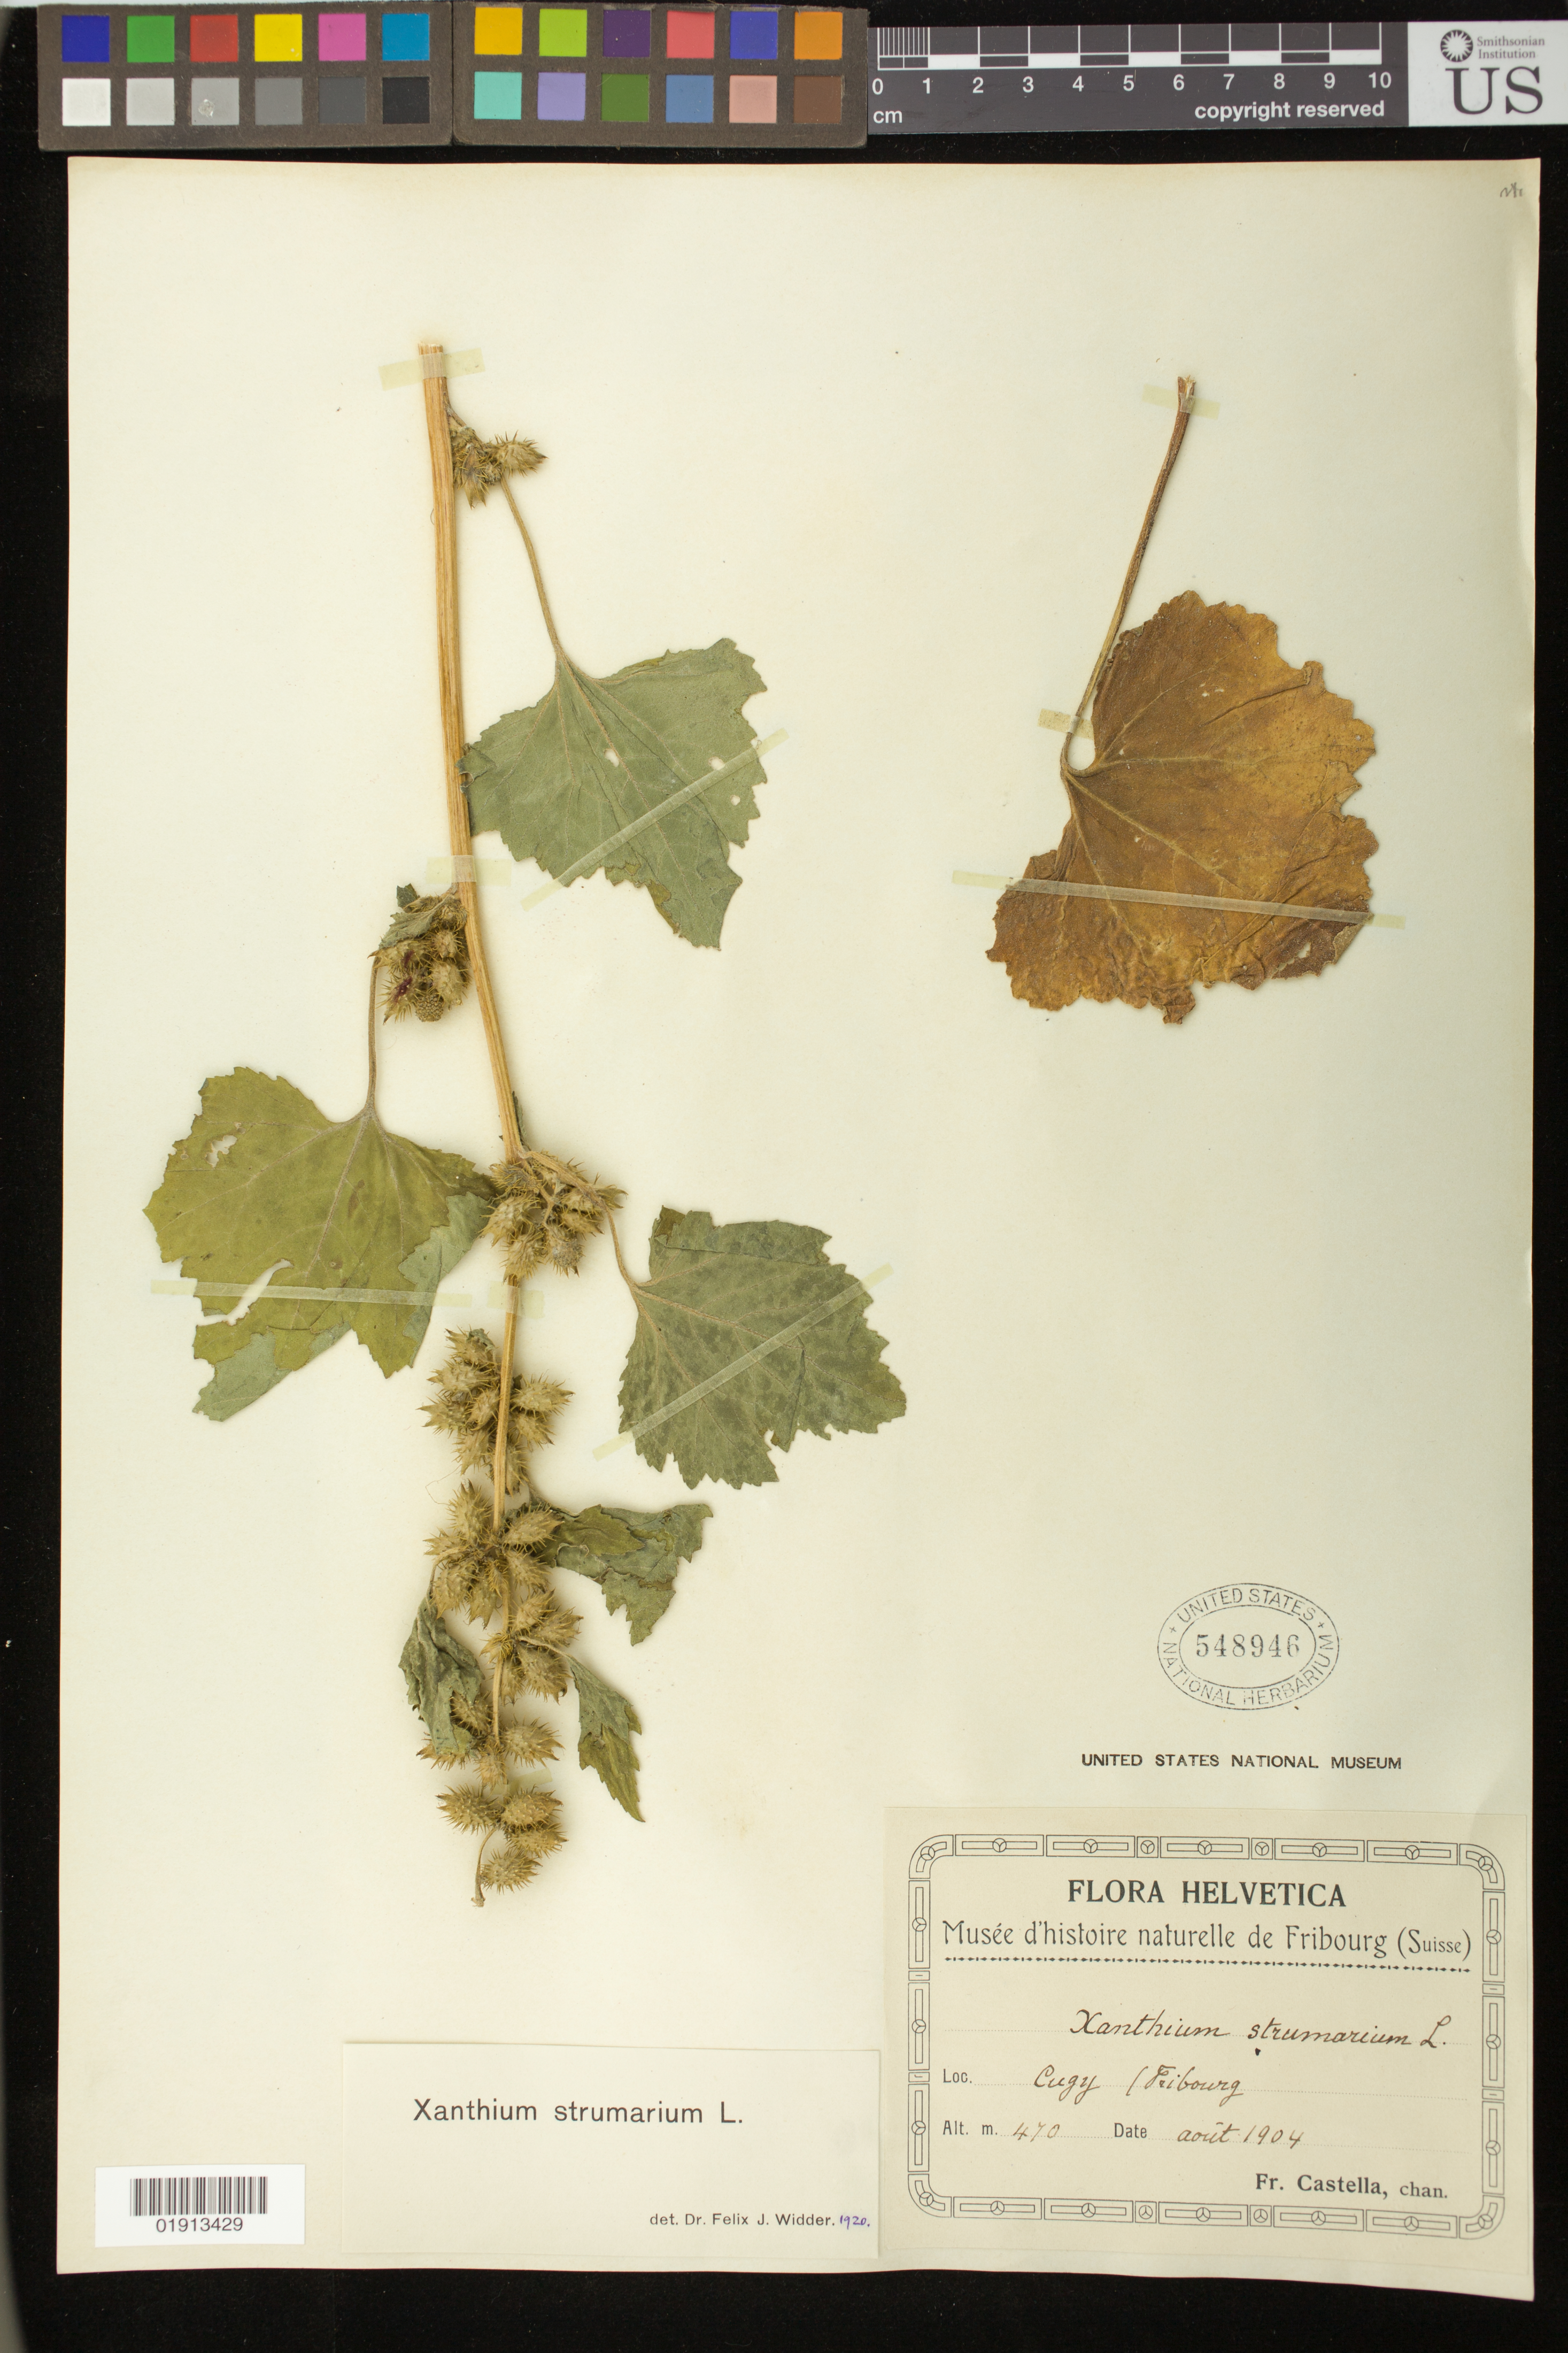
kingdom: Plantae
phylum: Tracheophyta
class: Magnoliopsida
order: Asterales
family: Asteraceae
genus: Xanthium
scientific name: Xanthium strumarium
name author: L.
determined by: Widder, F. J.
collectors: Fr. Castella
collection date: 1904-08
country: Switzerland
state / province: Fribourg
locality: Cugy, Fribourg.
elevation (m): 470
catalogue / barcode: US 548946